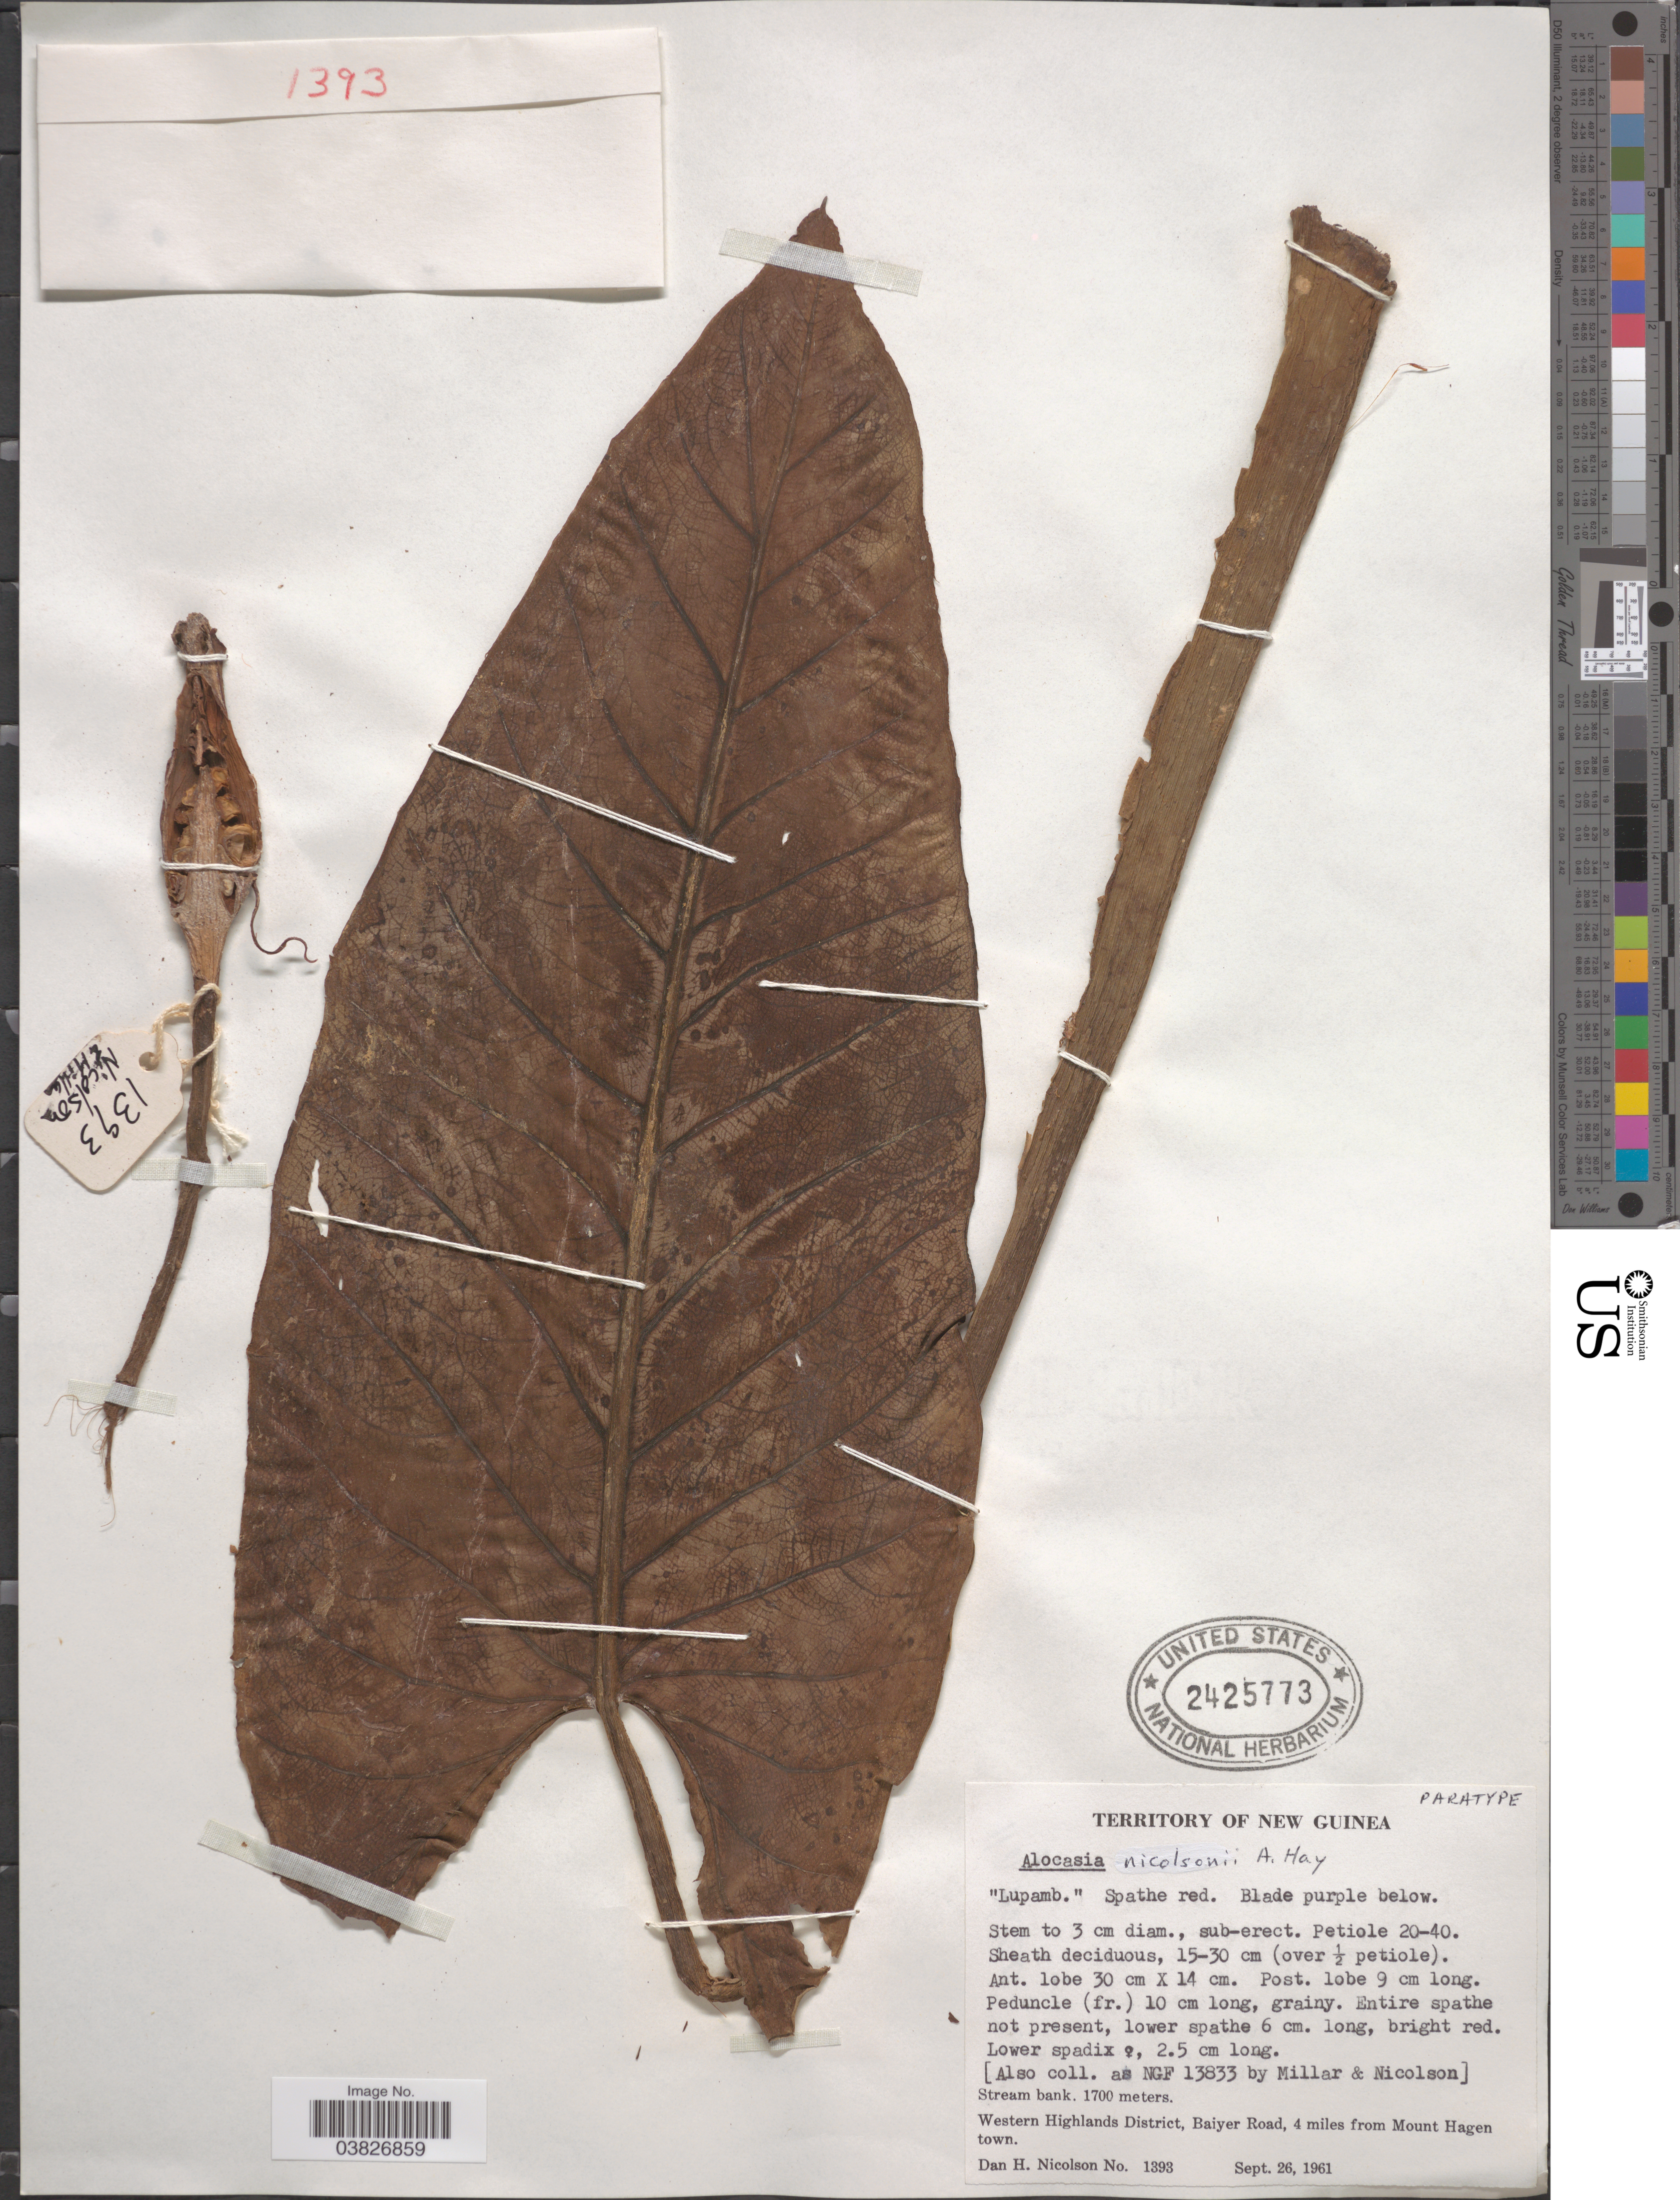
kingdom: Plantae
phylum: Tracheophyta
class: Liliopsida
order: Alismatales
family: Araceae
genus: Alocasia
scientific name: Alocasia nicolsonii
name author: A. Hay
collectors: D. H. Nicolson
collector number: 1393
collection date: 1961-09-26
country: Papua New Guinea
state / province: Western Highlands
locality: Territory of New Guinea. Western Highlands District, Baiyer Road, 4 miles from Mount Hagen town.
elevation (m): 1700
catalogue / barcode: US 2425773